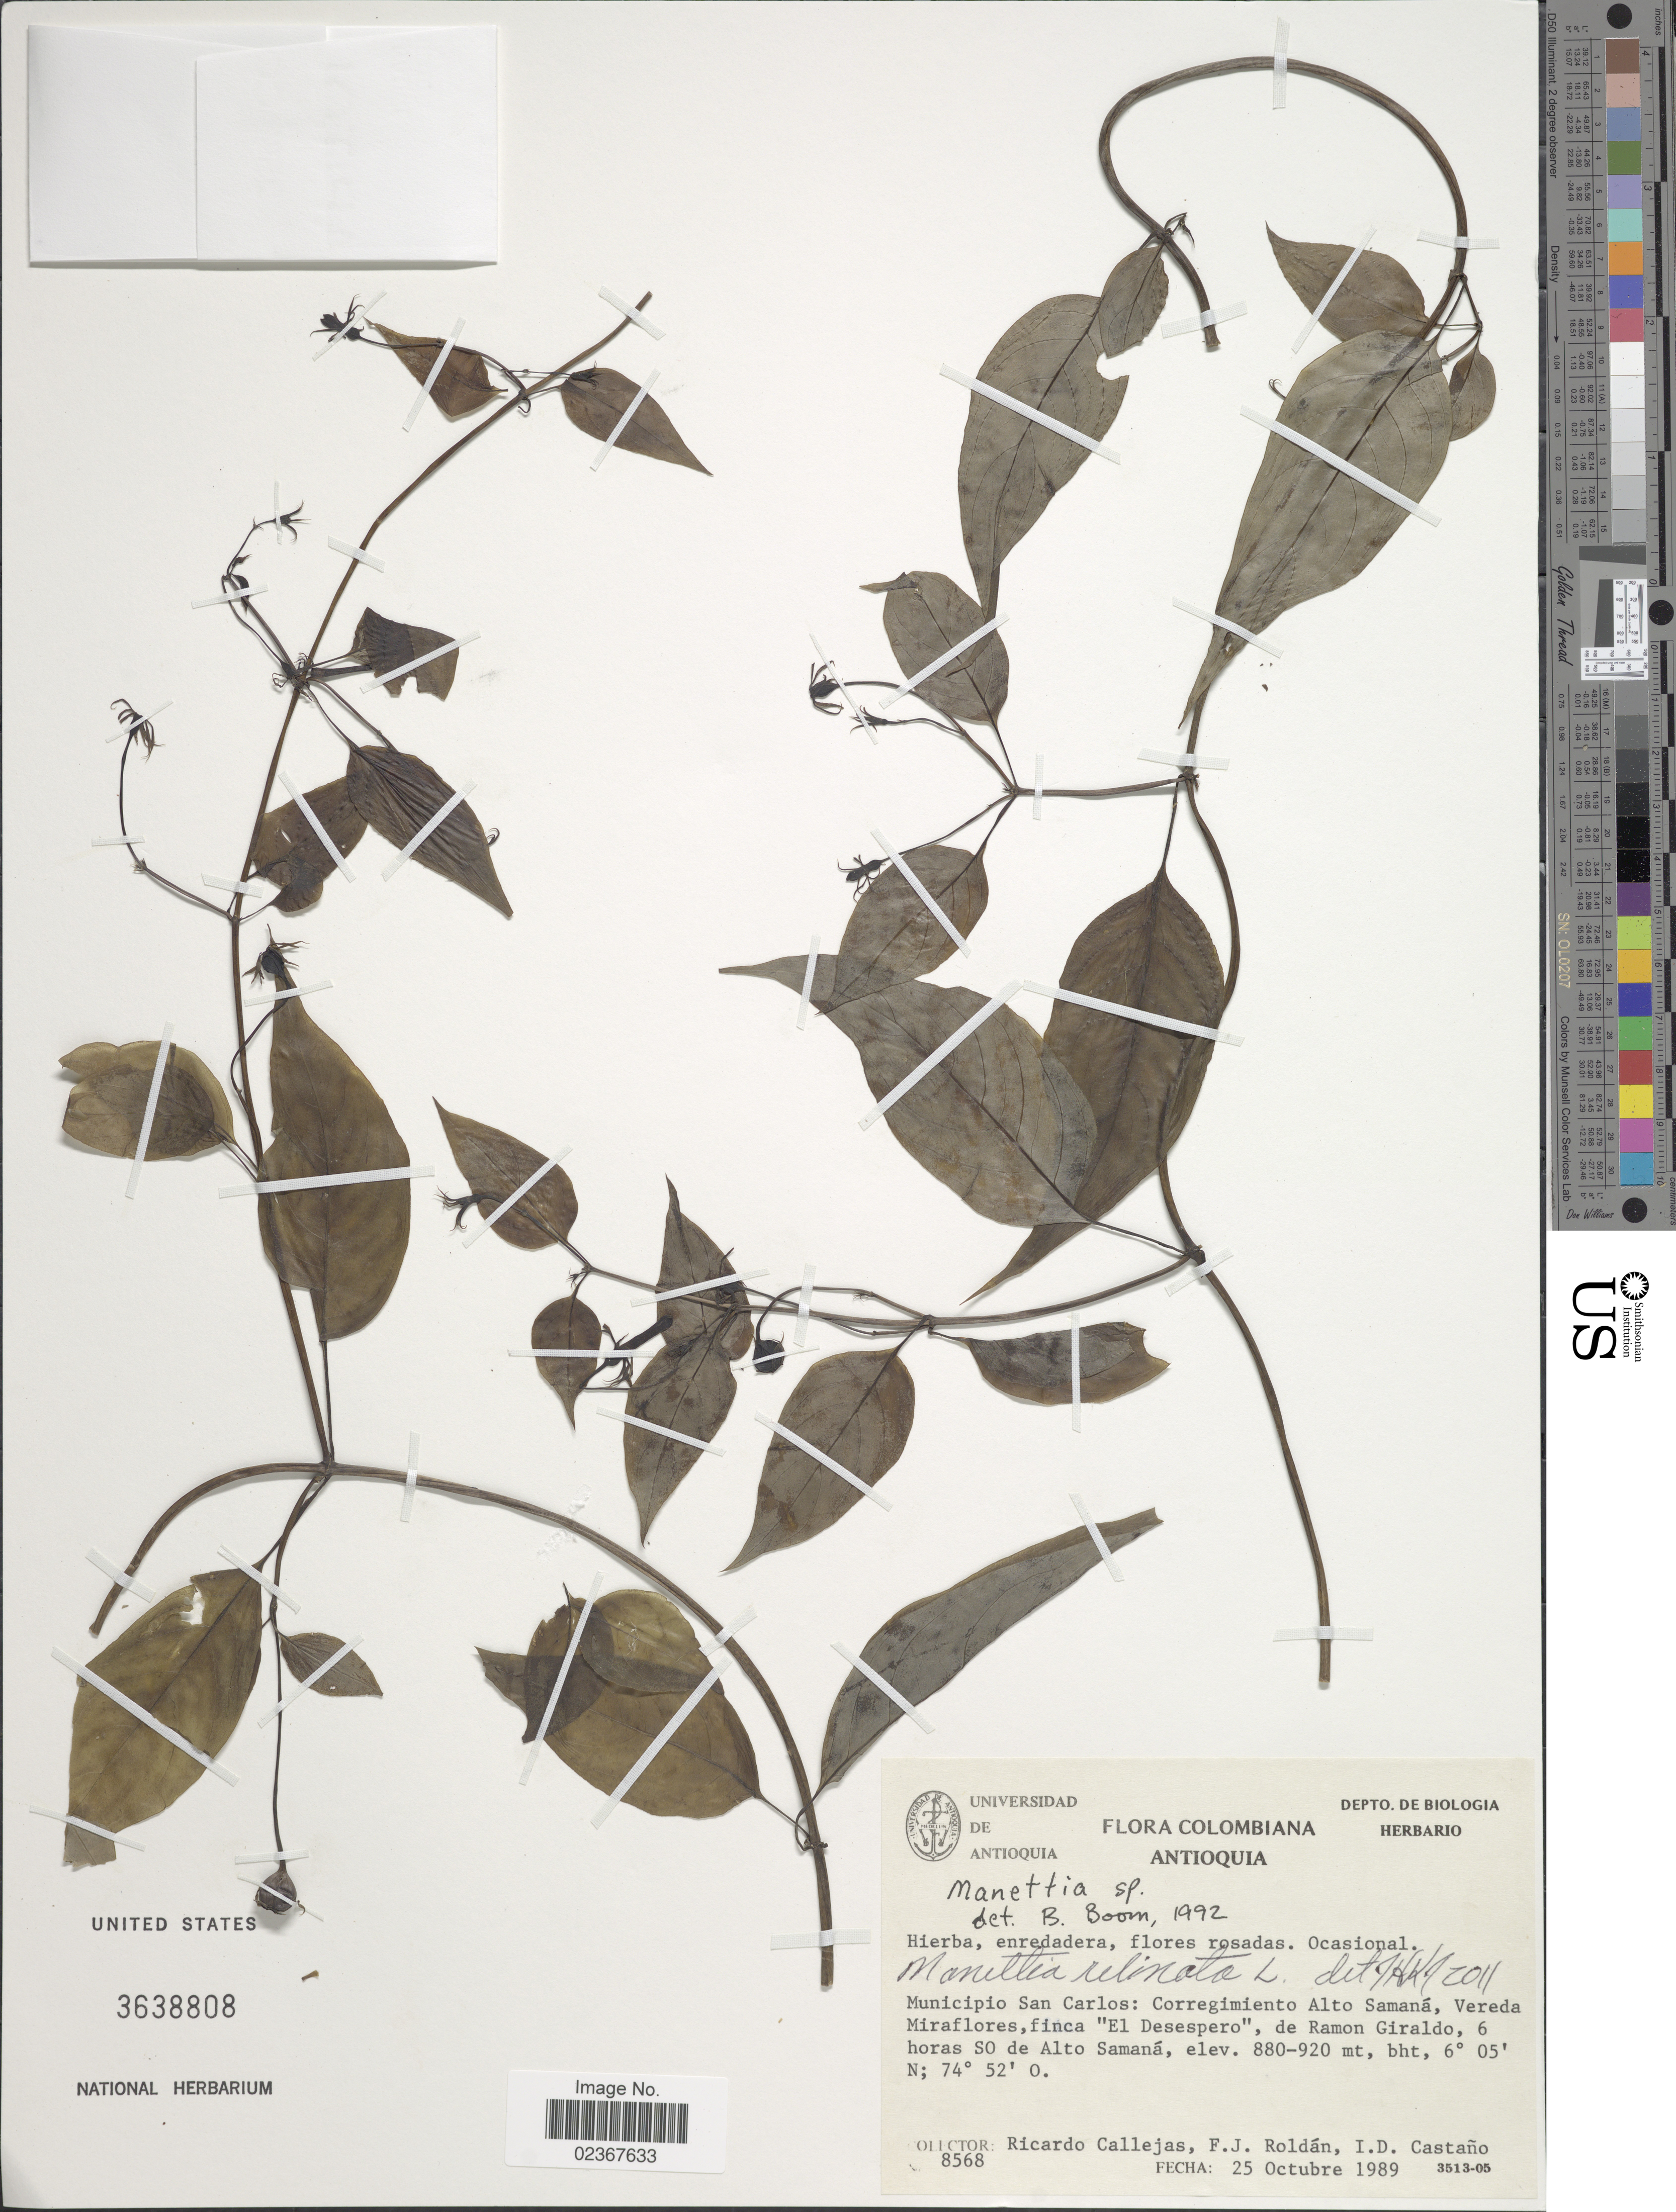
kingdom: Plantae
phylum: Tracheophyta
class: Magnoliopsida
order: Gentianales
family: Rubiaceae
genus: Manettia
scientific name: Manettia sp.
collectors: R. Callejas, F. J. Roldán & I. Castaño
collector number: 8568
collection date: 1989-10-25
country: Colombia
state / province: Antioquia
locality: Municipio San Carlos: Corregimiento Alto Samaná, Vereda Miraflores, finca 'El Desespero', de Ramon Giraldo, 6 horas SO de Alto Samaná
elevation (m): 880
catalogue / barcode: US 3638808